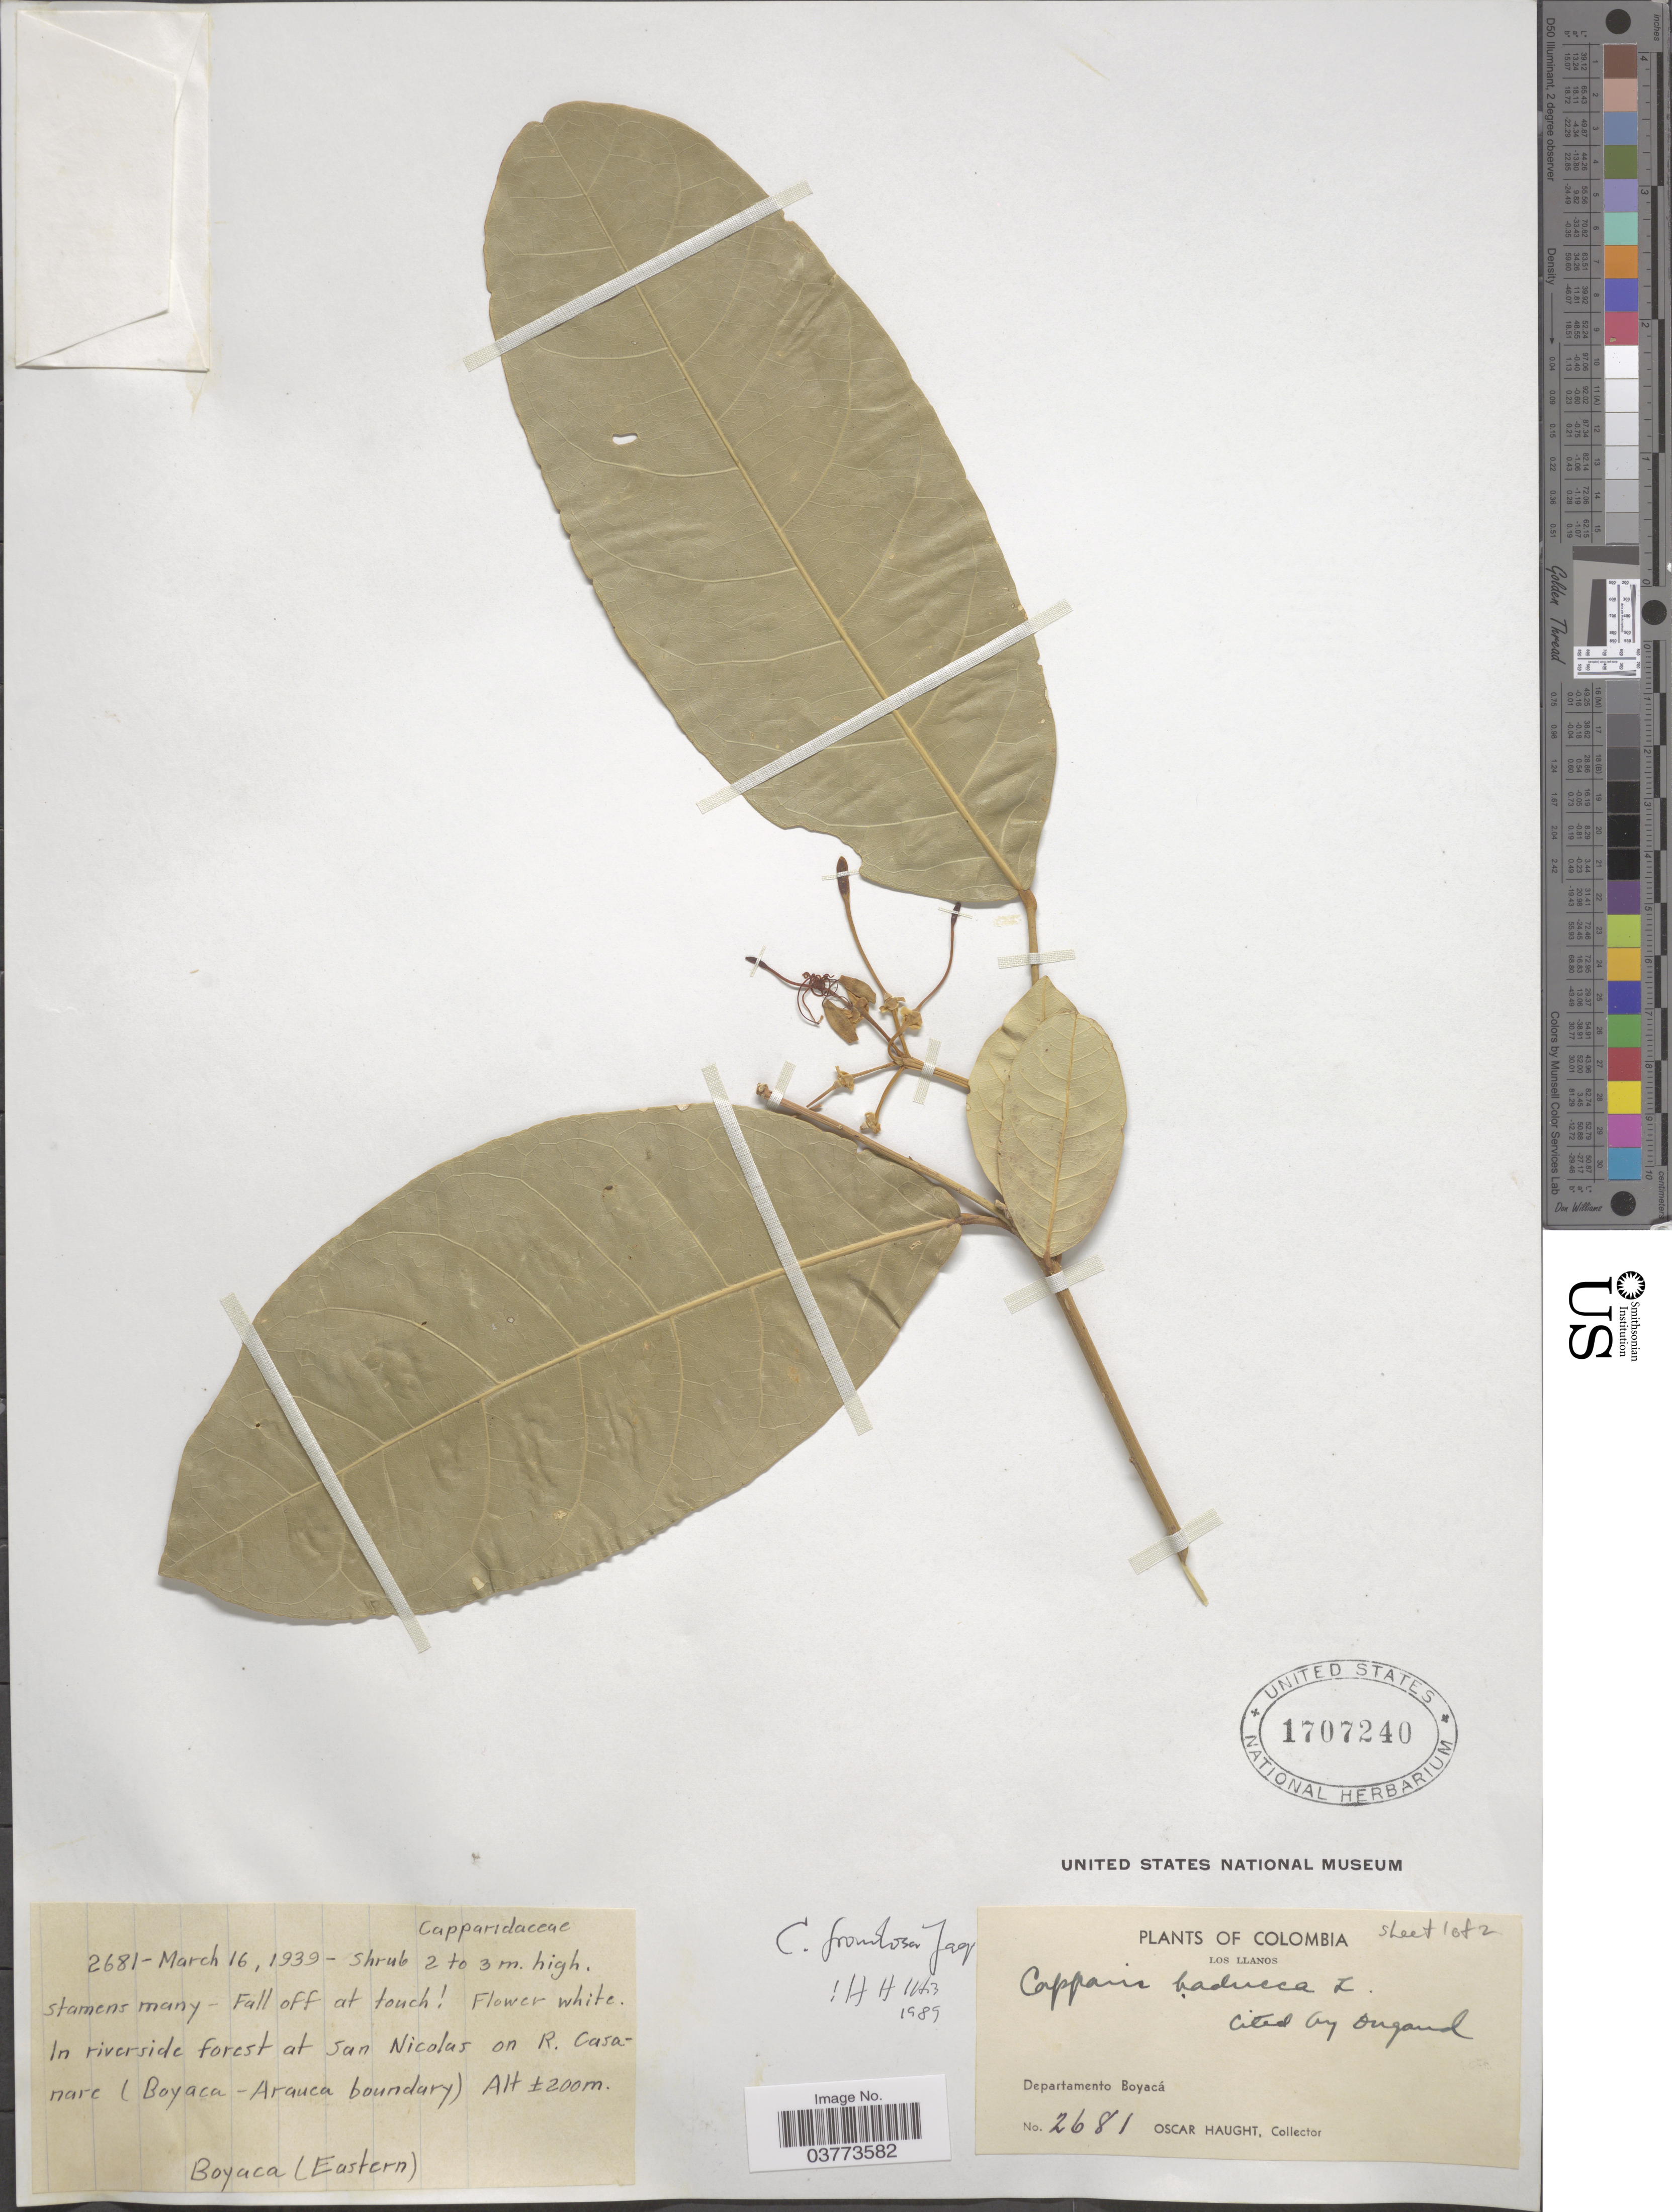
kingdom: Plantae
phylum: Tracheophyta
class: Magnoliopsida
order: Brassicales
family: Capparaceae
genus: Capparidastrum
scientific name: Capparidastrum frondosum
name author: (Jacq.) Cornejo & Iltis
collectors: O. L. Haught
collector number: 2681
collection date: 1939-03-16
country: Colombia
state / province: Boyacá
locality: Los Llanos. Departamento Boyacá. In riverside forest at San Nicolás on R. Casanare (Boyacá- Arauca boundary). Boyaca (Eastern).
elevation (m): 200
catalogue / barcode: US 1707240